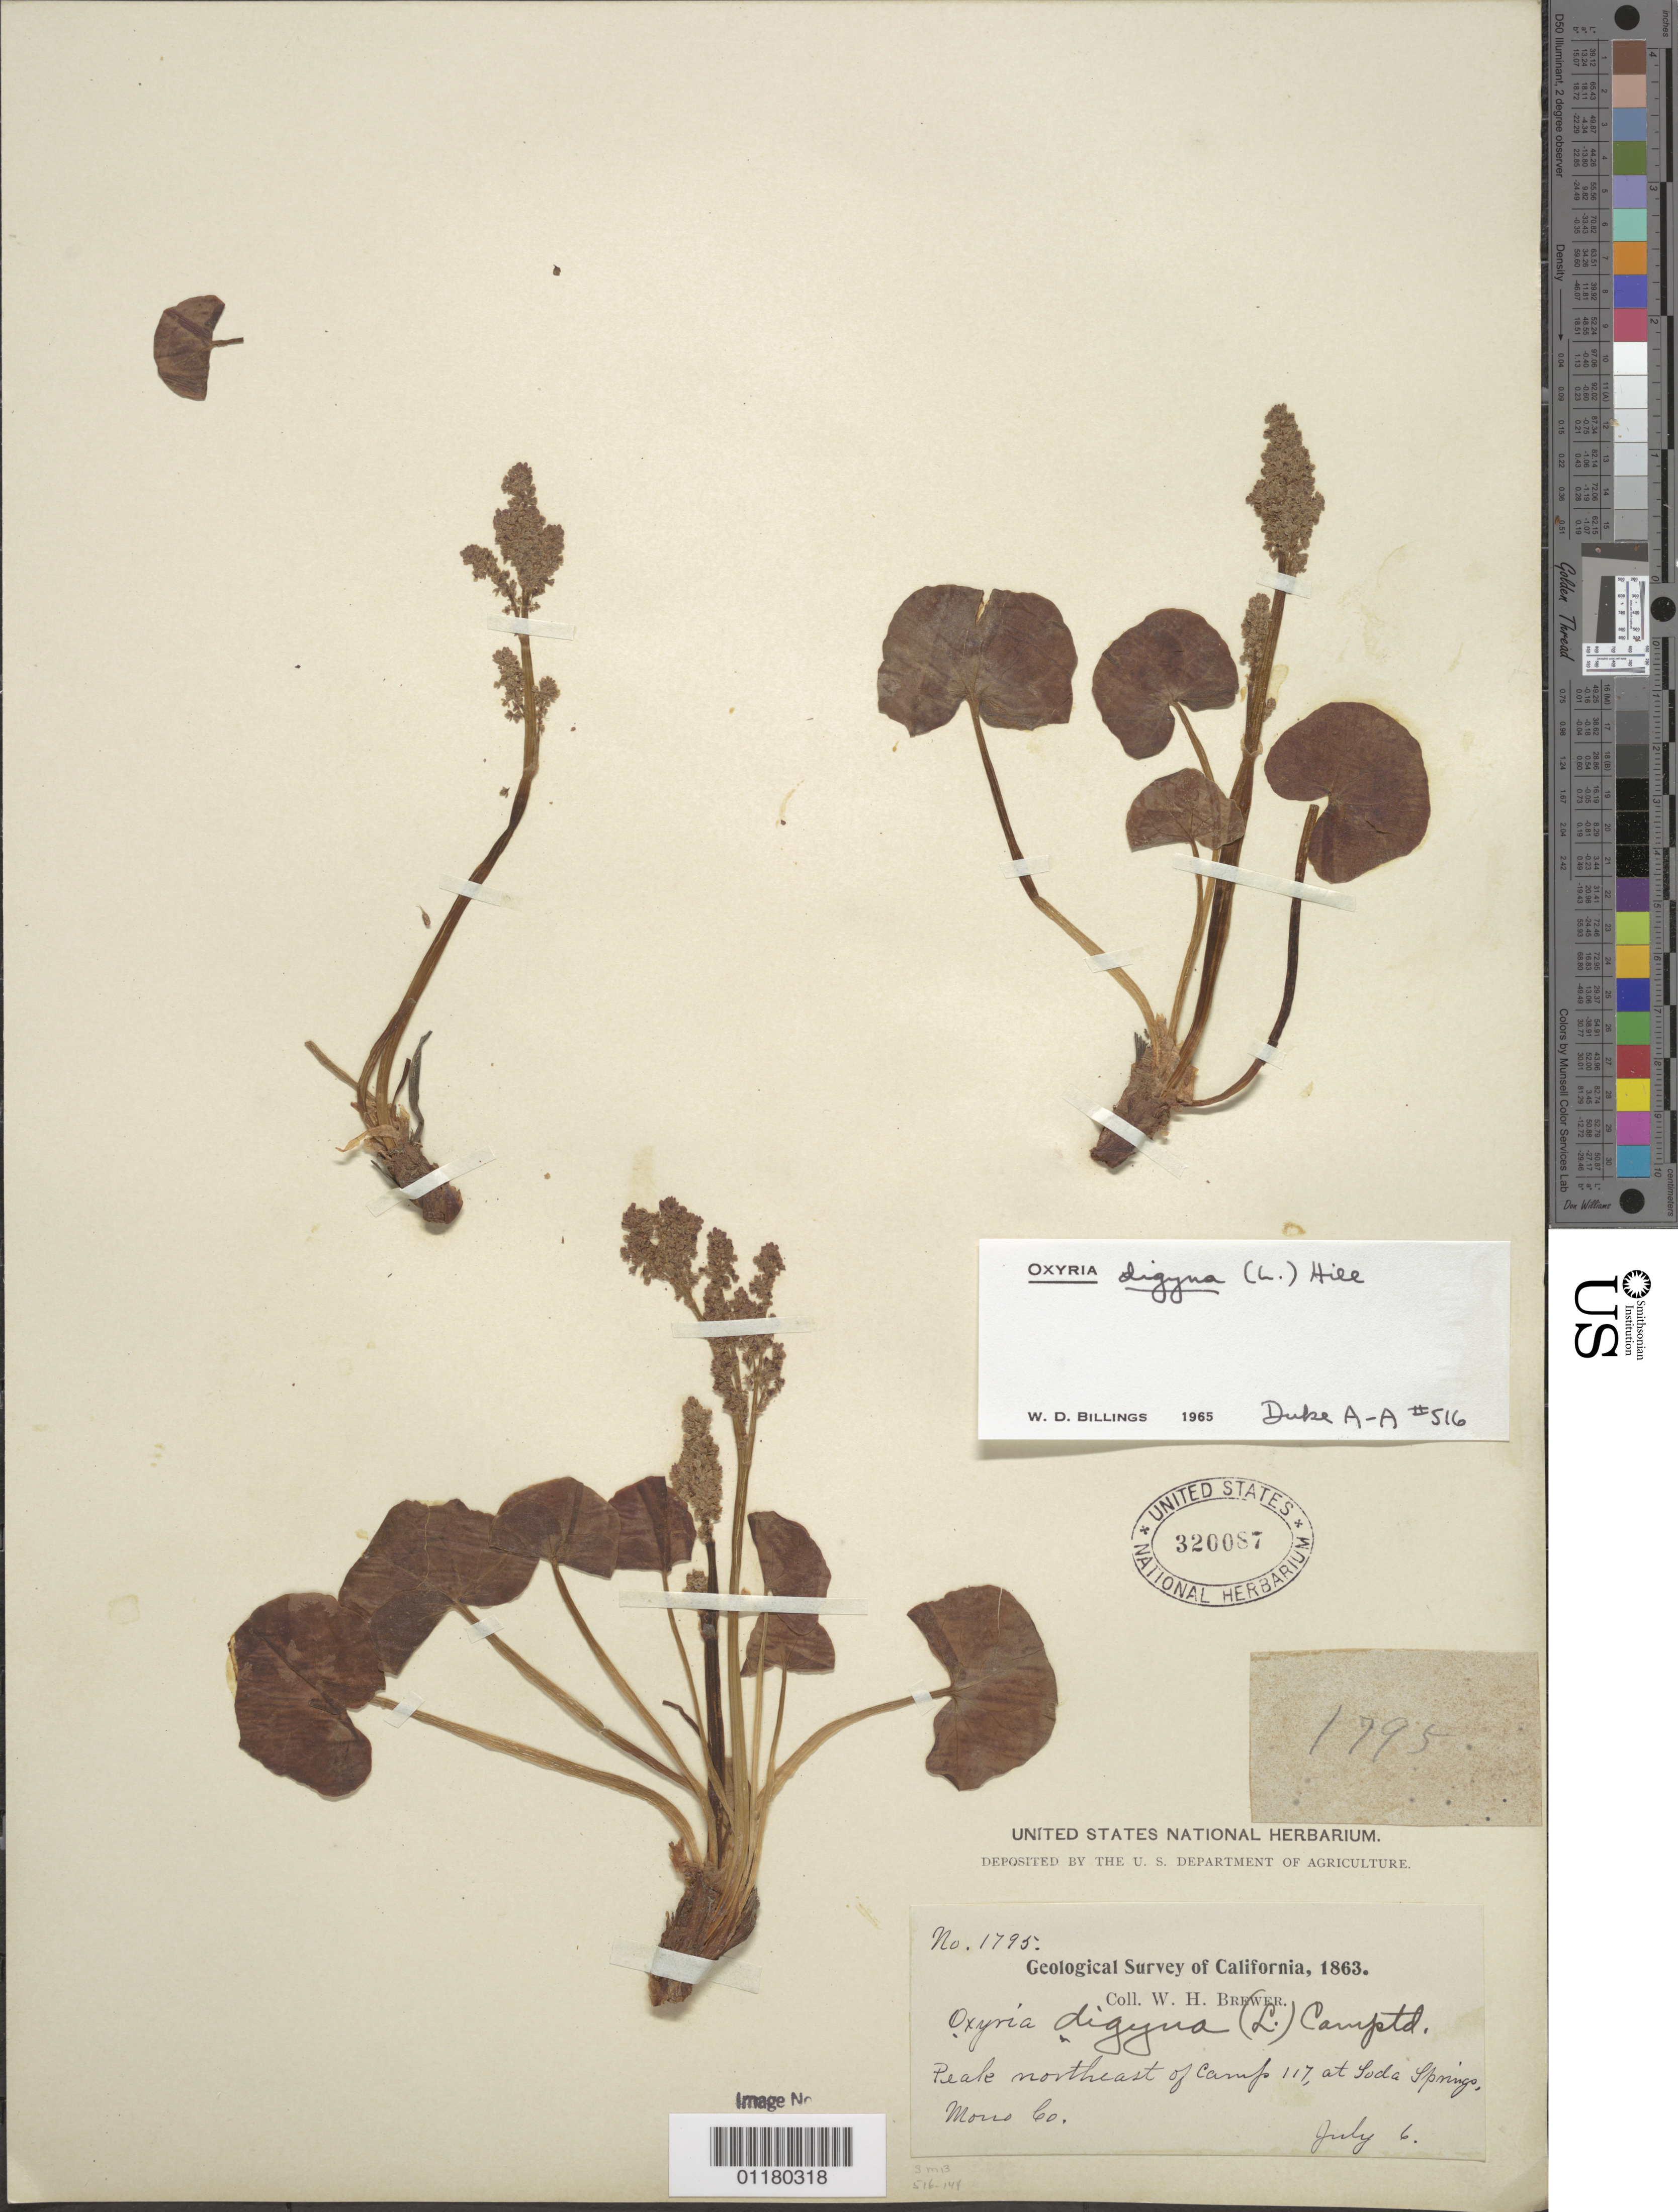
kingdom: Plantae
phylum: Tracheophyta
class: Magnoliopsida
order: Caryophyllales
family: Polygonaceae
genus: Oxyria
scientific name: Oxyria digyna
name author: (L.) Hill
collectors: W. H. Brewer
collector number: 1795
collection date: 1863-07-06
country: United States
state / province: California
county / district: Mono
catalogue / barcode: US 320087